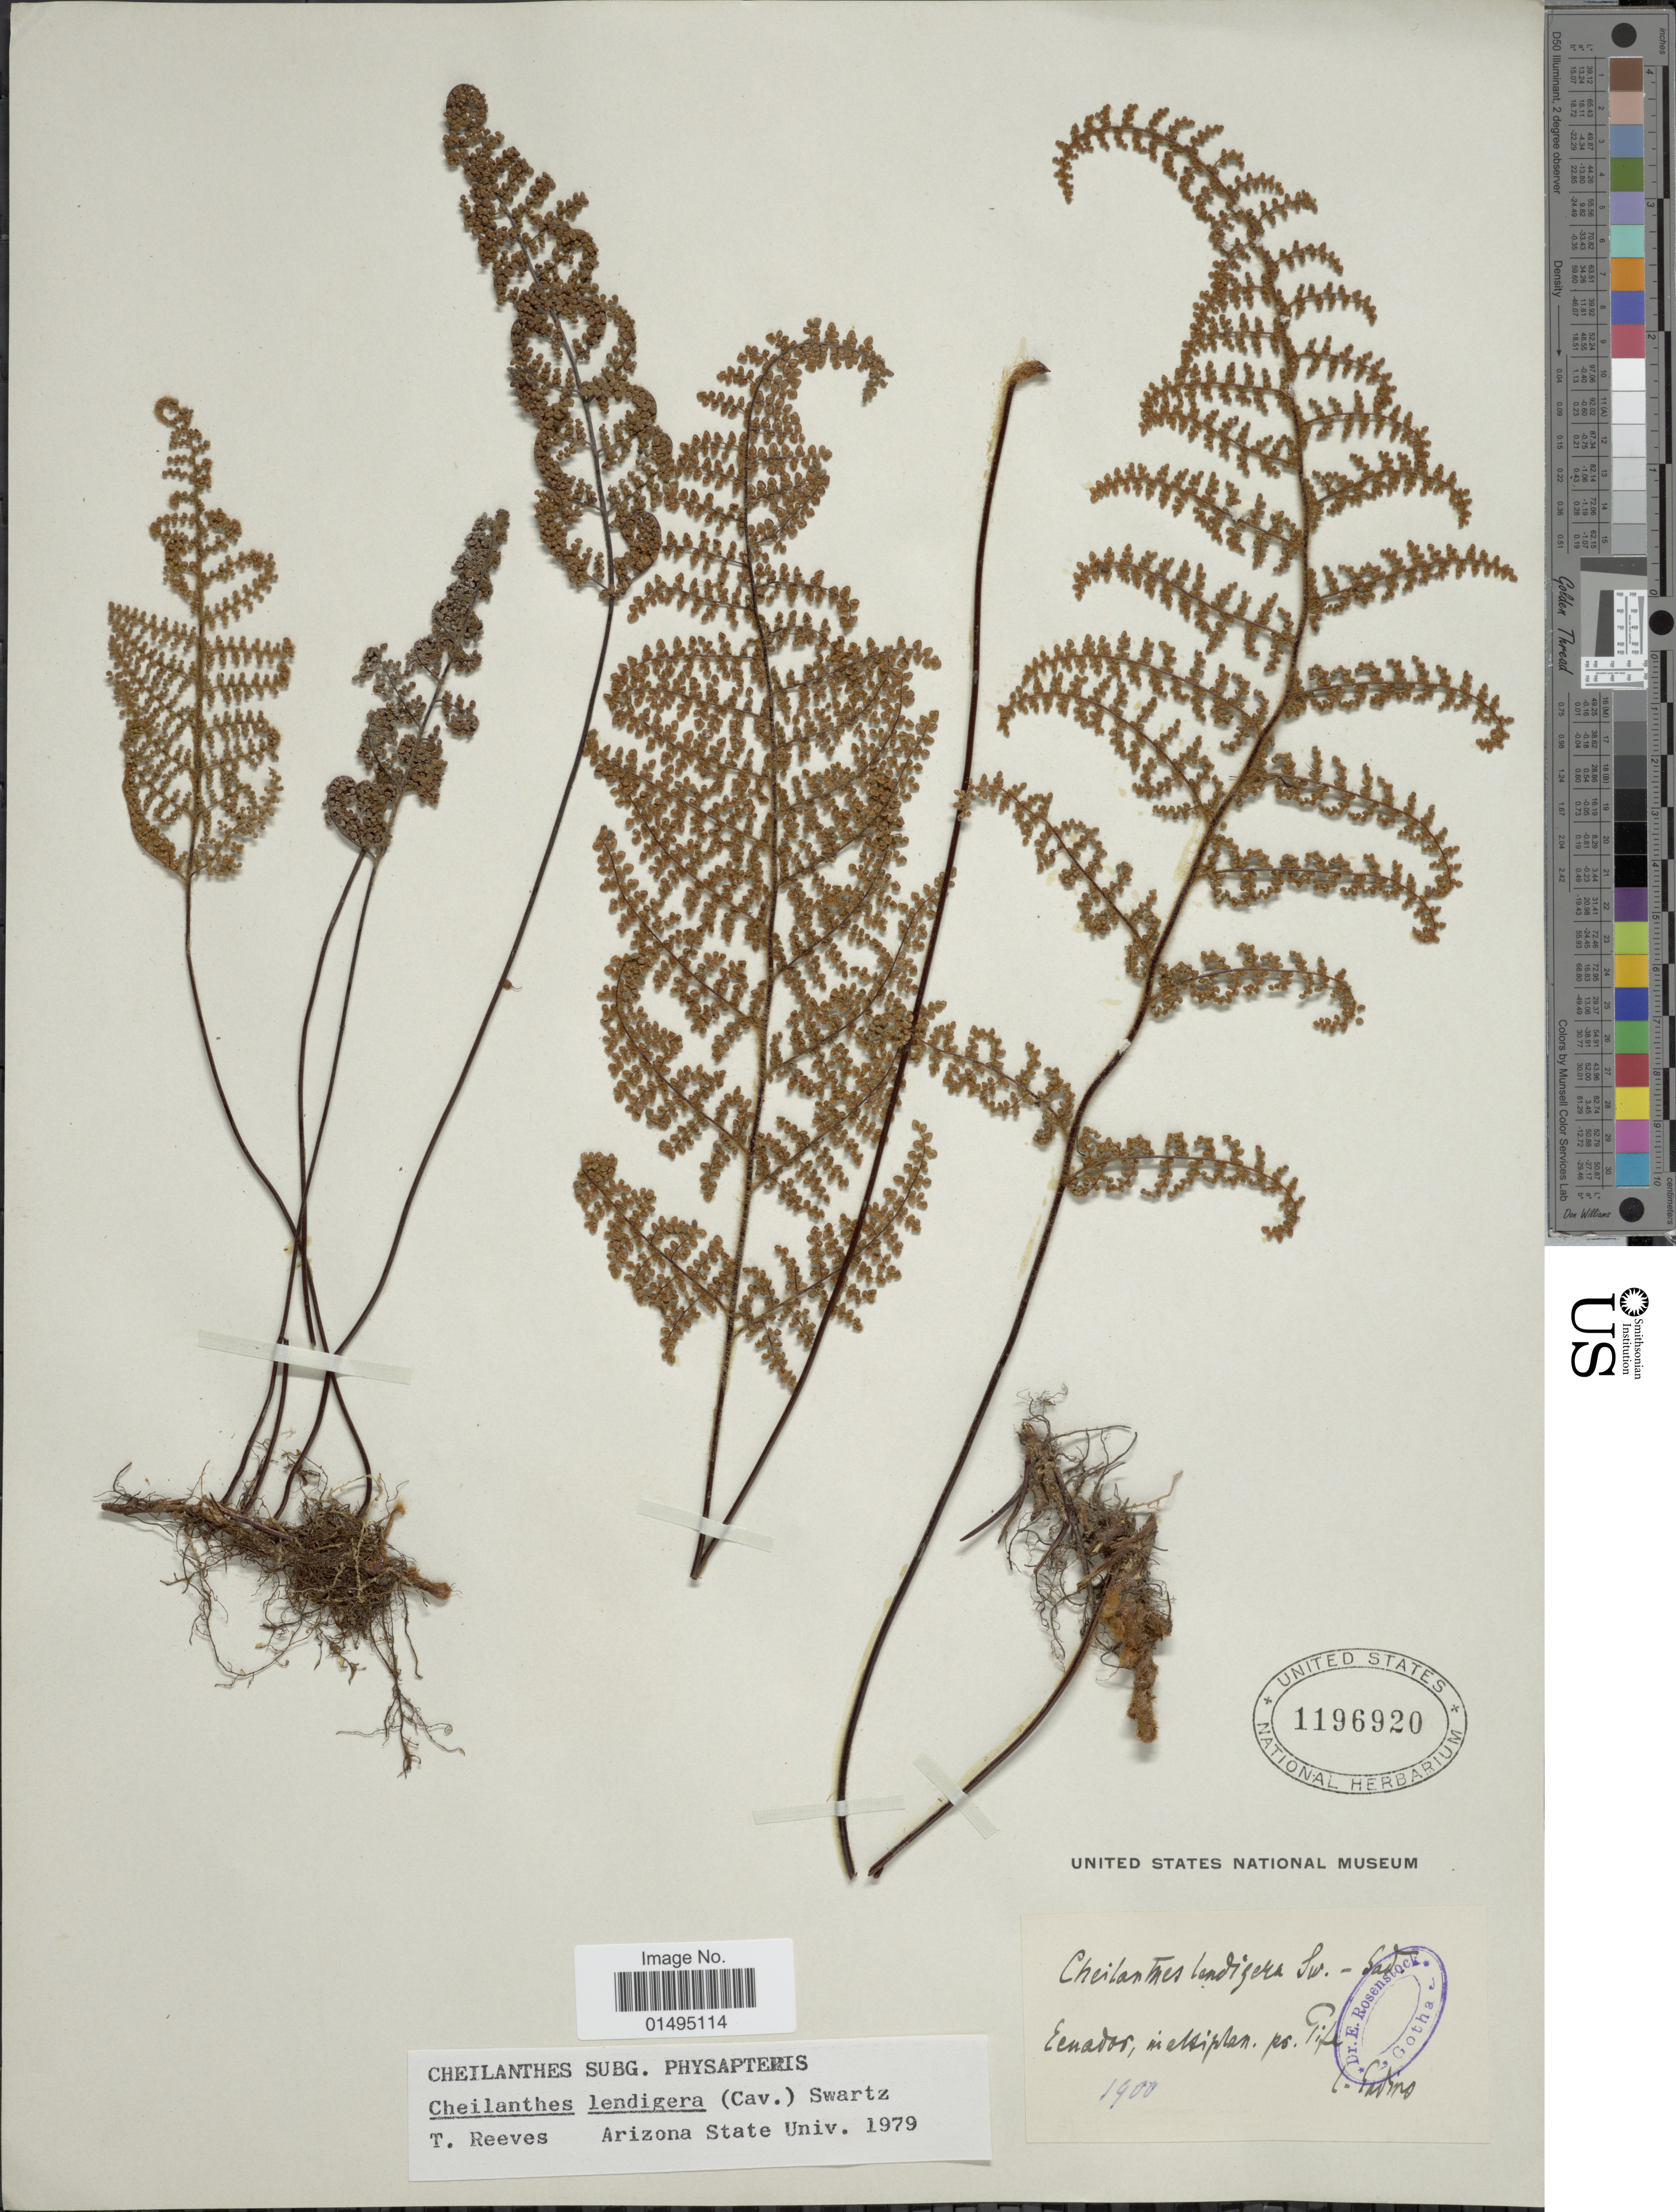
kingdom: Plantae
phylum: Tracheophyta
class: Polypodiopsida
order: Polypodiales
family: Pteridaceae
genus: Myriopteris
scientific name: Myriopteris lendigera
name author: (Cav.) J. Sm.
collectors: L. Sadiro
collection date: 1900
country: Ecuador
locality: In altiplan. pr. Pifo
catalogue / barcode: US 1196920